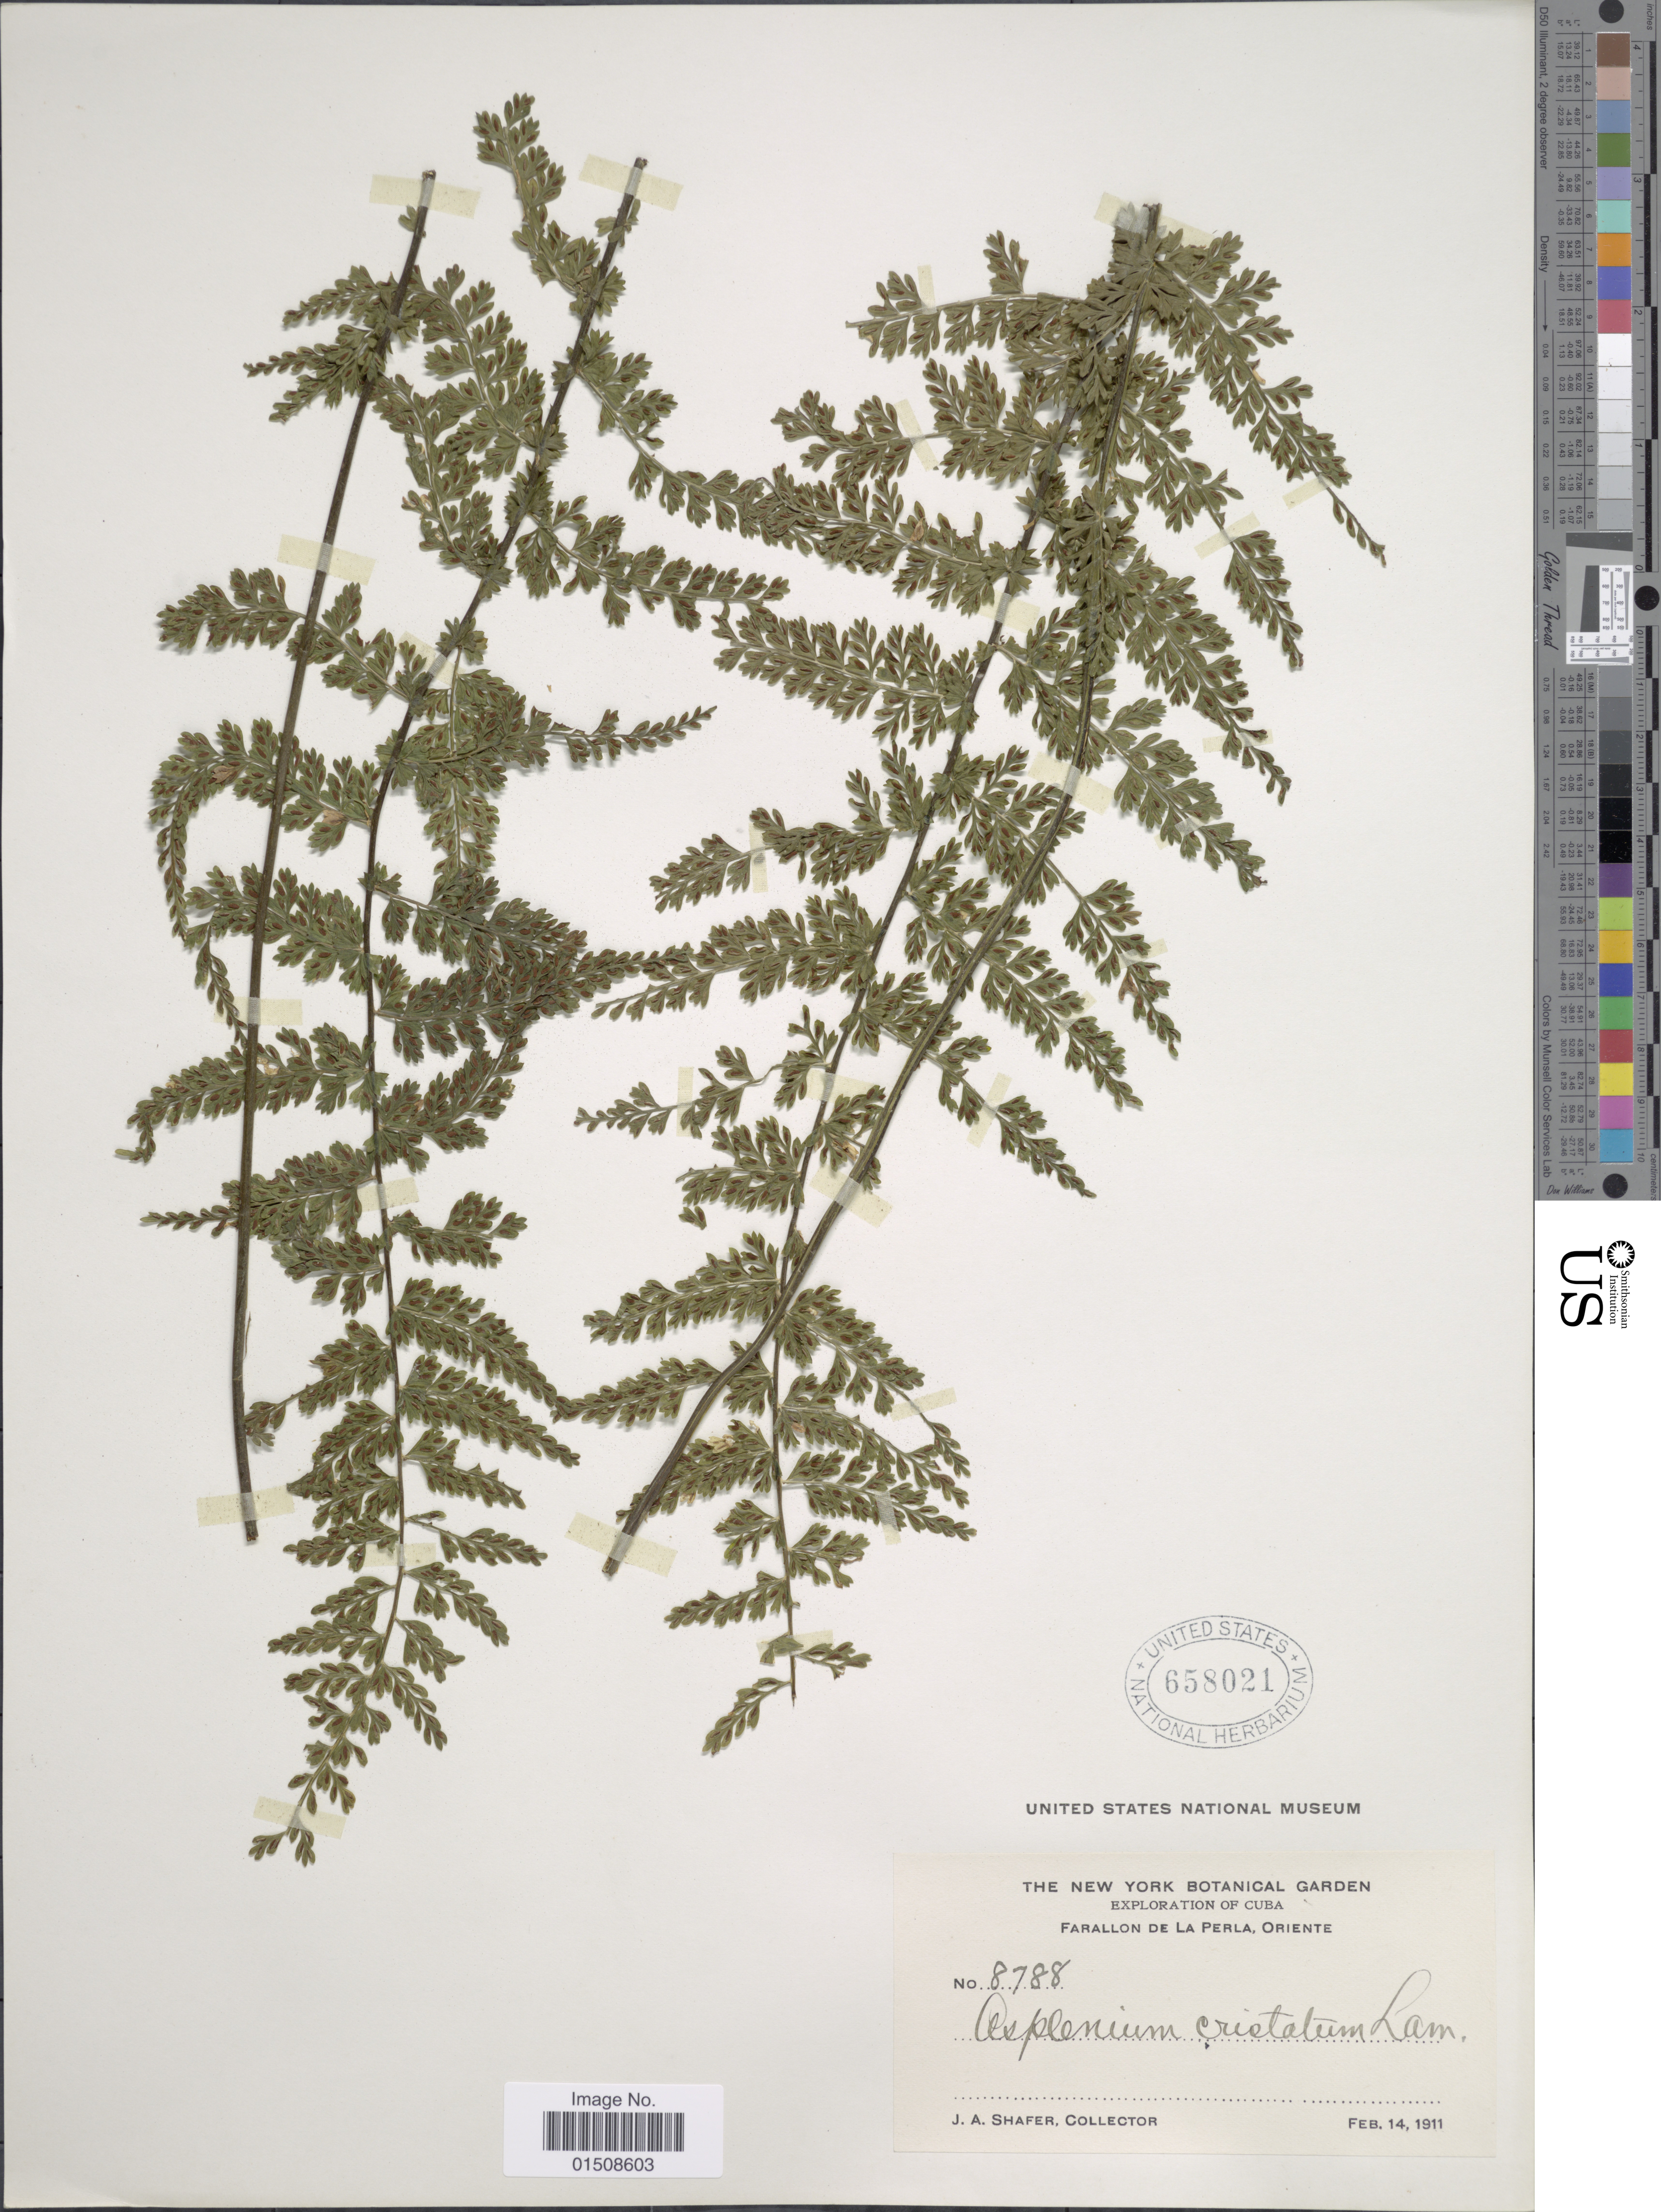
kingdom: Plantae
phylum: Tracheophyta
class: Polypodiopsida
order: Polypodiales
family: Aspleniaceae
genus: Asplenium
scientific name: Asplenium cristatum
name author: Lam.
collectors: J. A. Shafer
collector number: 8788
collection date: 1911-02-14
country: Cuba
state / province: Oriente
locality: Farallon de La Perla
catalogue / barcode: US 658021